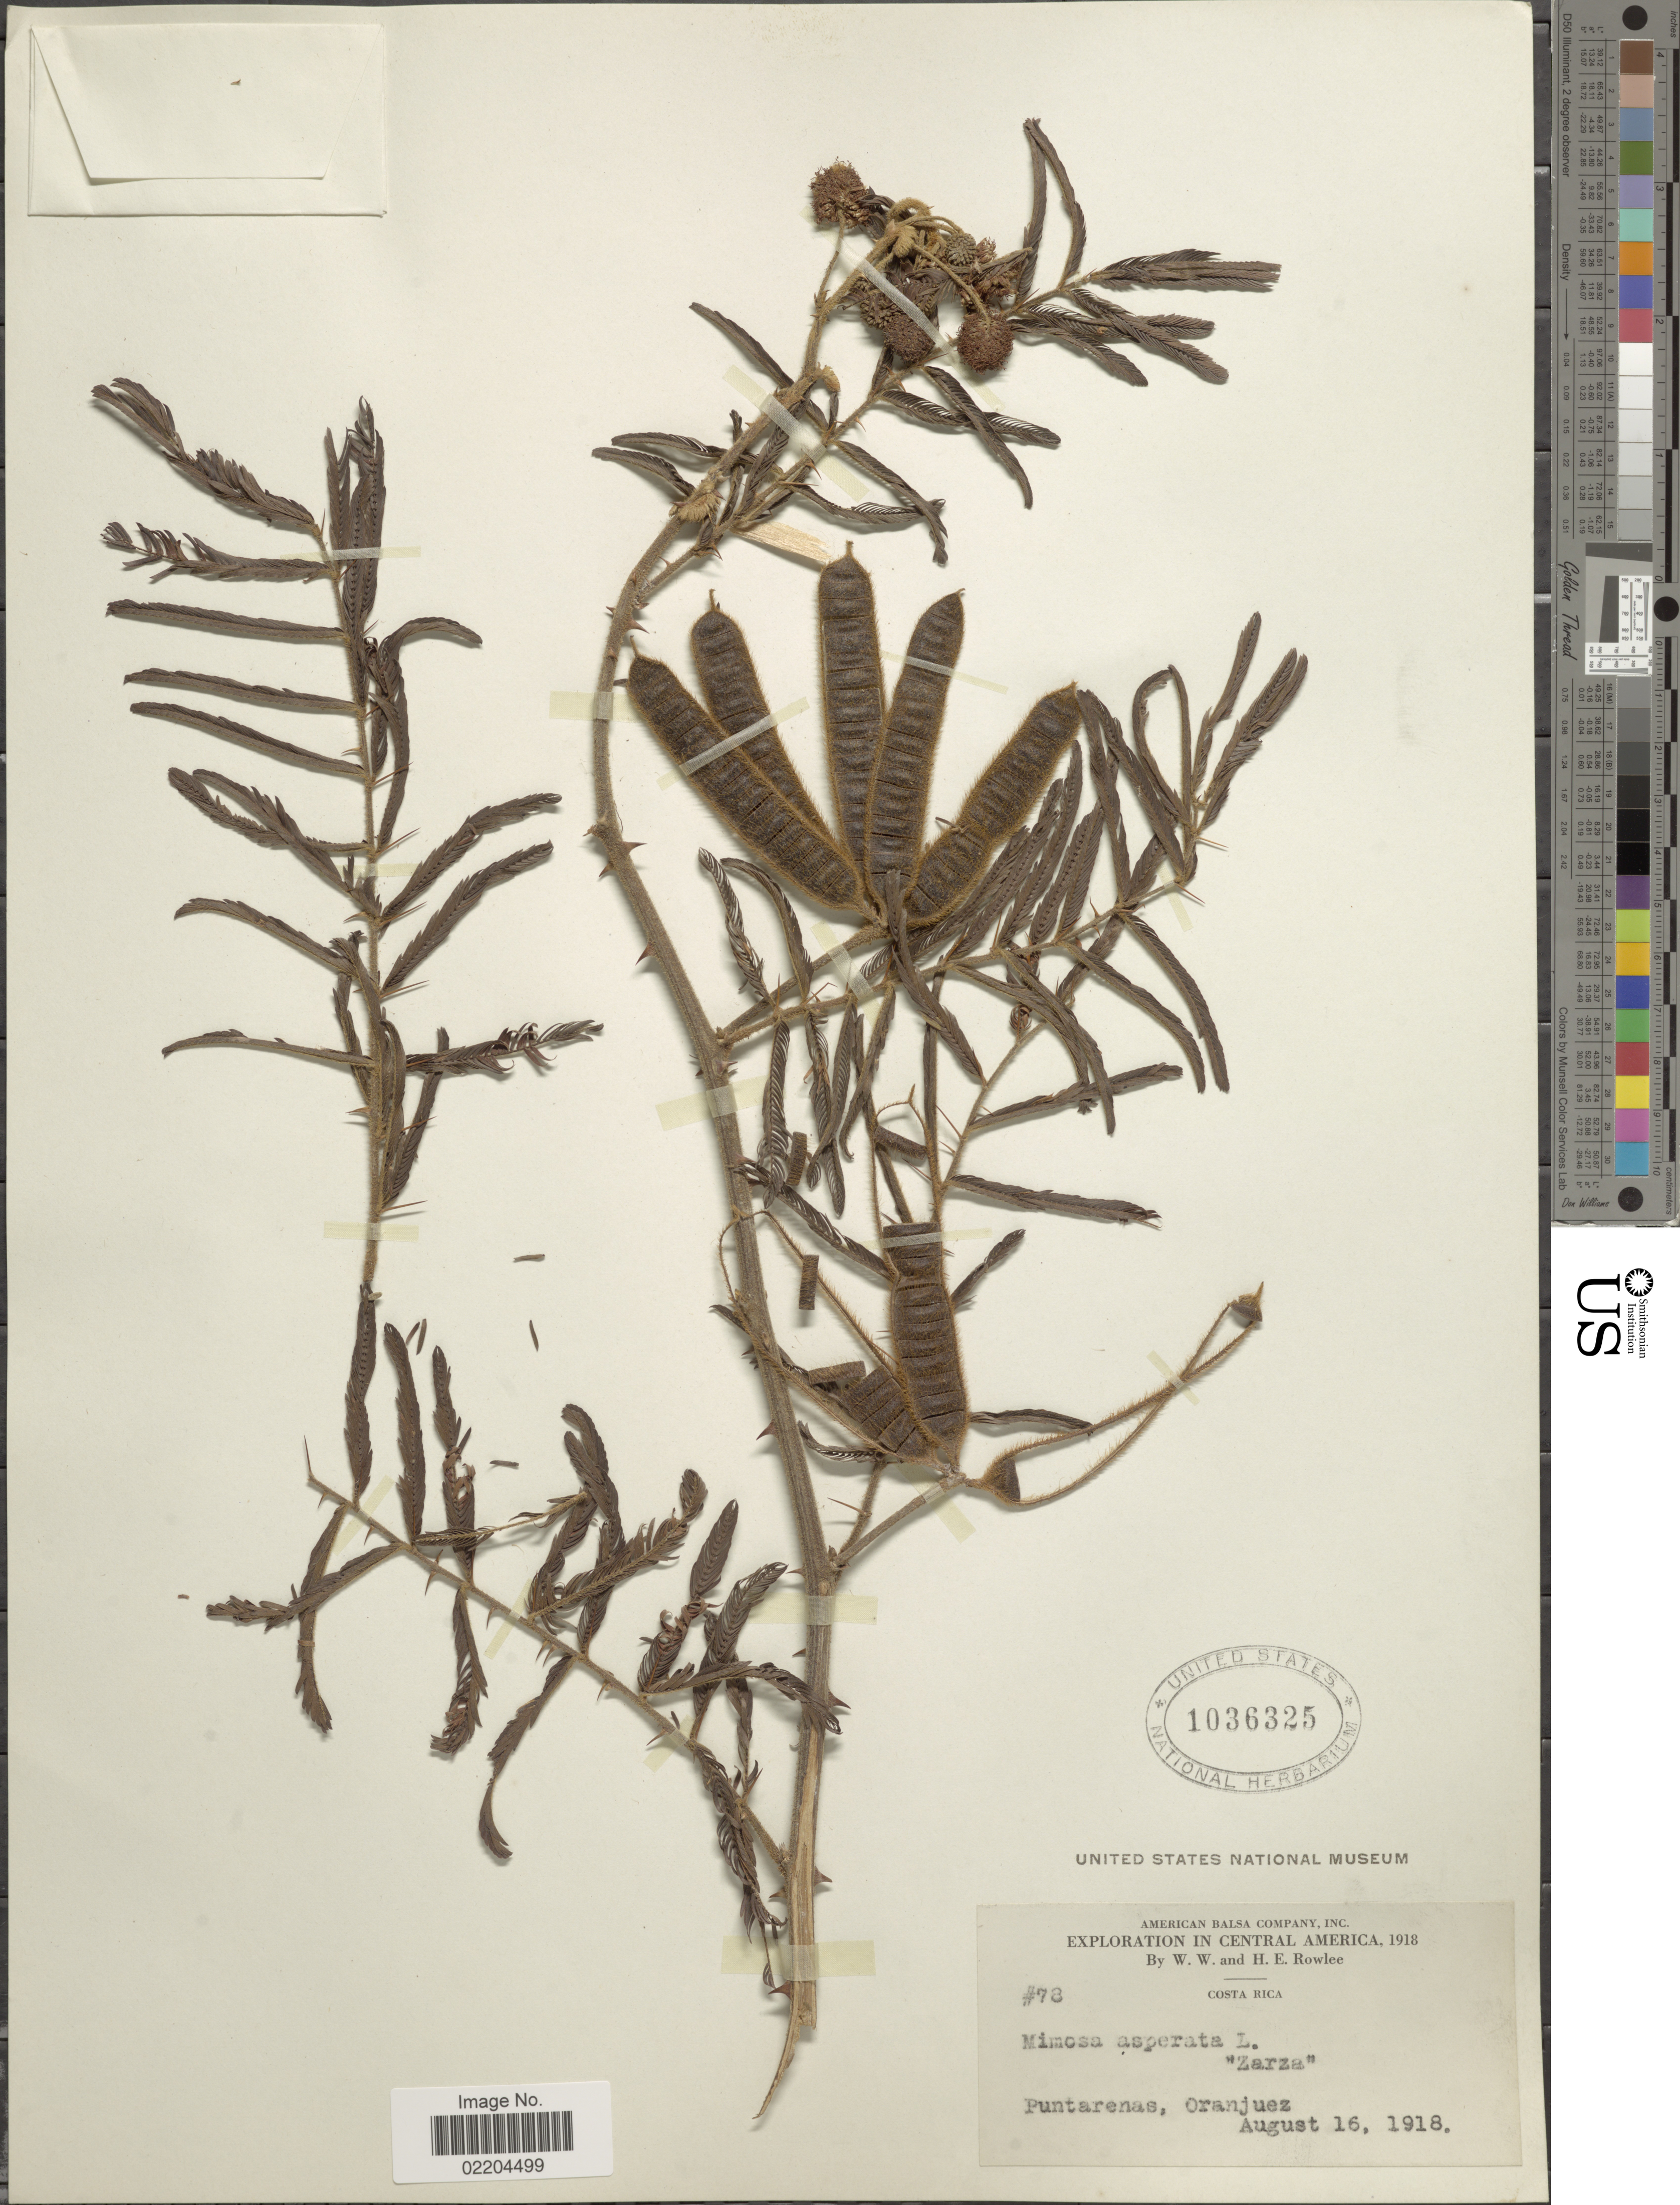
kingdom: Plantae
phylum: Tracheophyta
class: Magnoliopsida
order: Fabales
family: Fabaceae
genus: Mimosa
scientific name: Mimosa pigra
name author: L.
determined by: Strong, Mark T., (BOT), Smithsonian Institution - National Museum of Natural History (UNITED STATES)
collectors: W. W. Rowlee & H. E. Rowlee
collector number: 78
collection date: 1918-08-16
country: Costa Rica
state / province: Puntarenas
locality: Costa Rica, Puntarenas, Oranjuez. Central America.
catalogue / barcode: US 1036325